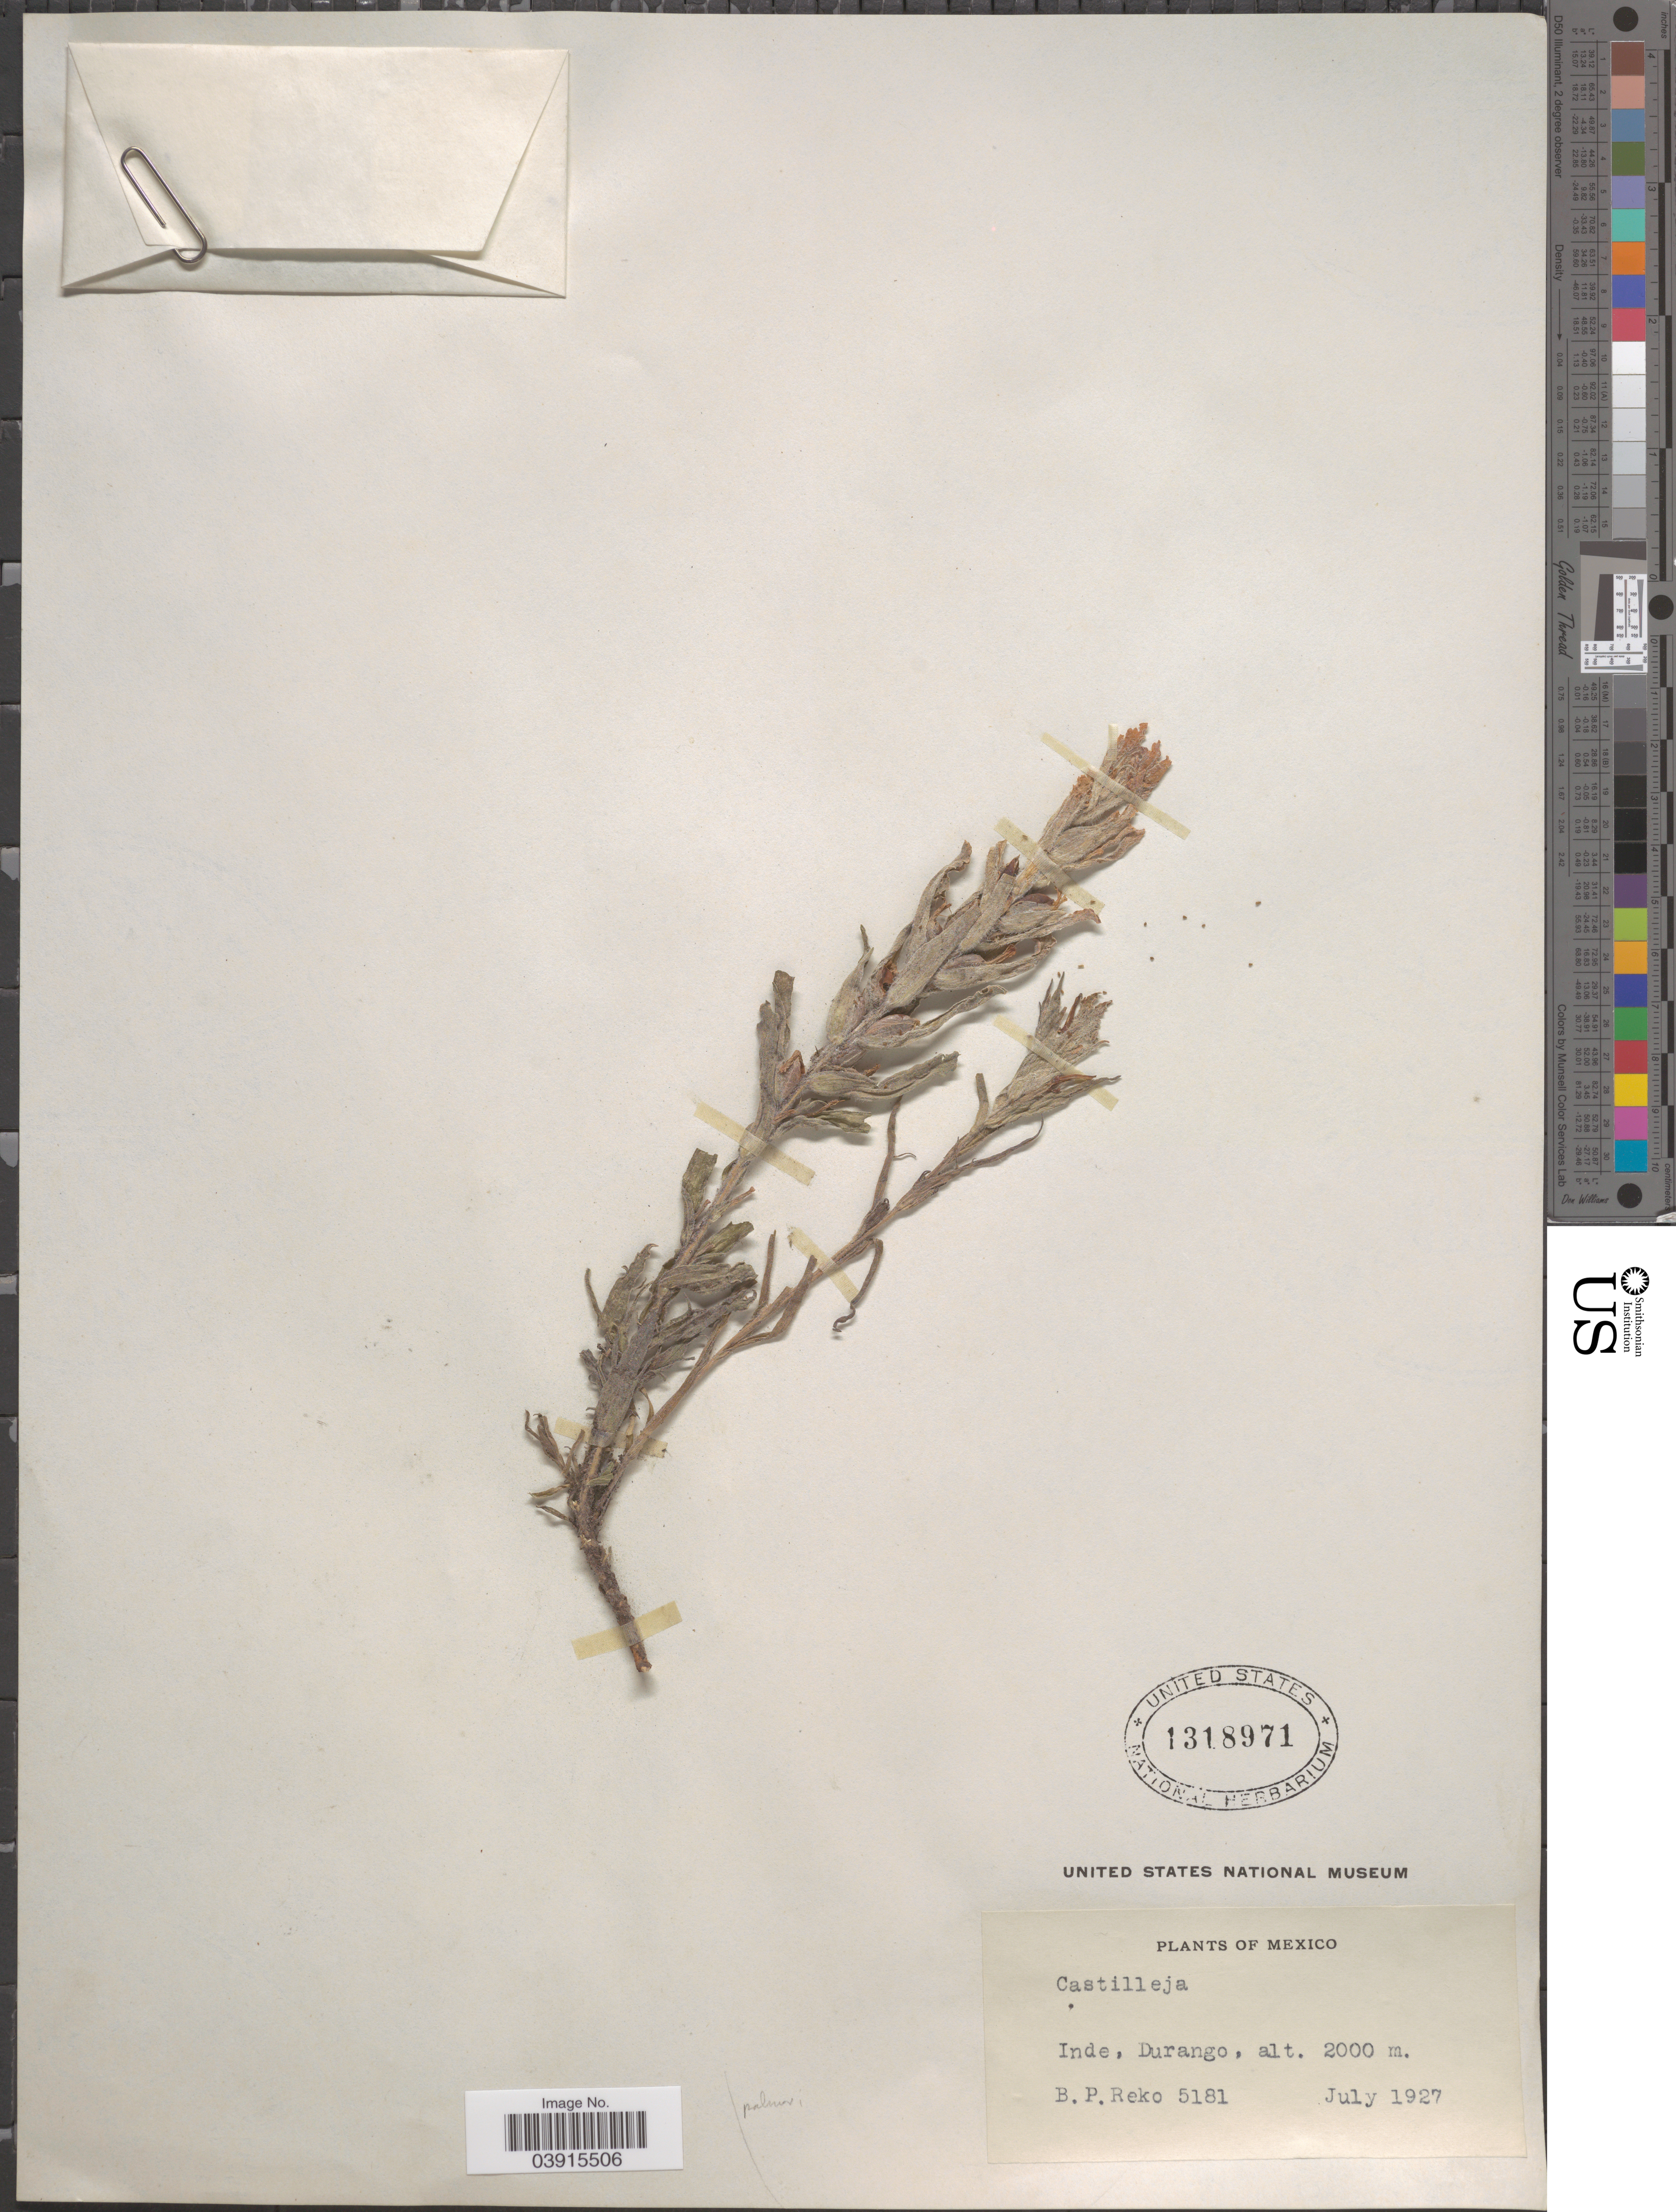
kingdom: Plantae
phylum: Tracheophyta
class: Magnoliopsida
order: Lamiales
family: Orobanchaceae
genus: Castilleja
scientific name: Castilleja palmeri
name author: Eastw.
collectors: B. P. Reko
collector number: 5181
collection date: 1927-07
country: Mexico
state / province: Durango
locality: Inde.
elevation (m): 2000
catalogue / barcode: US 1318971